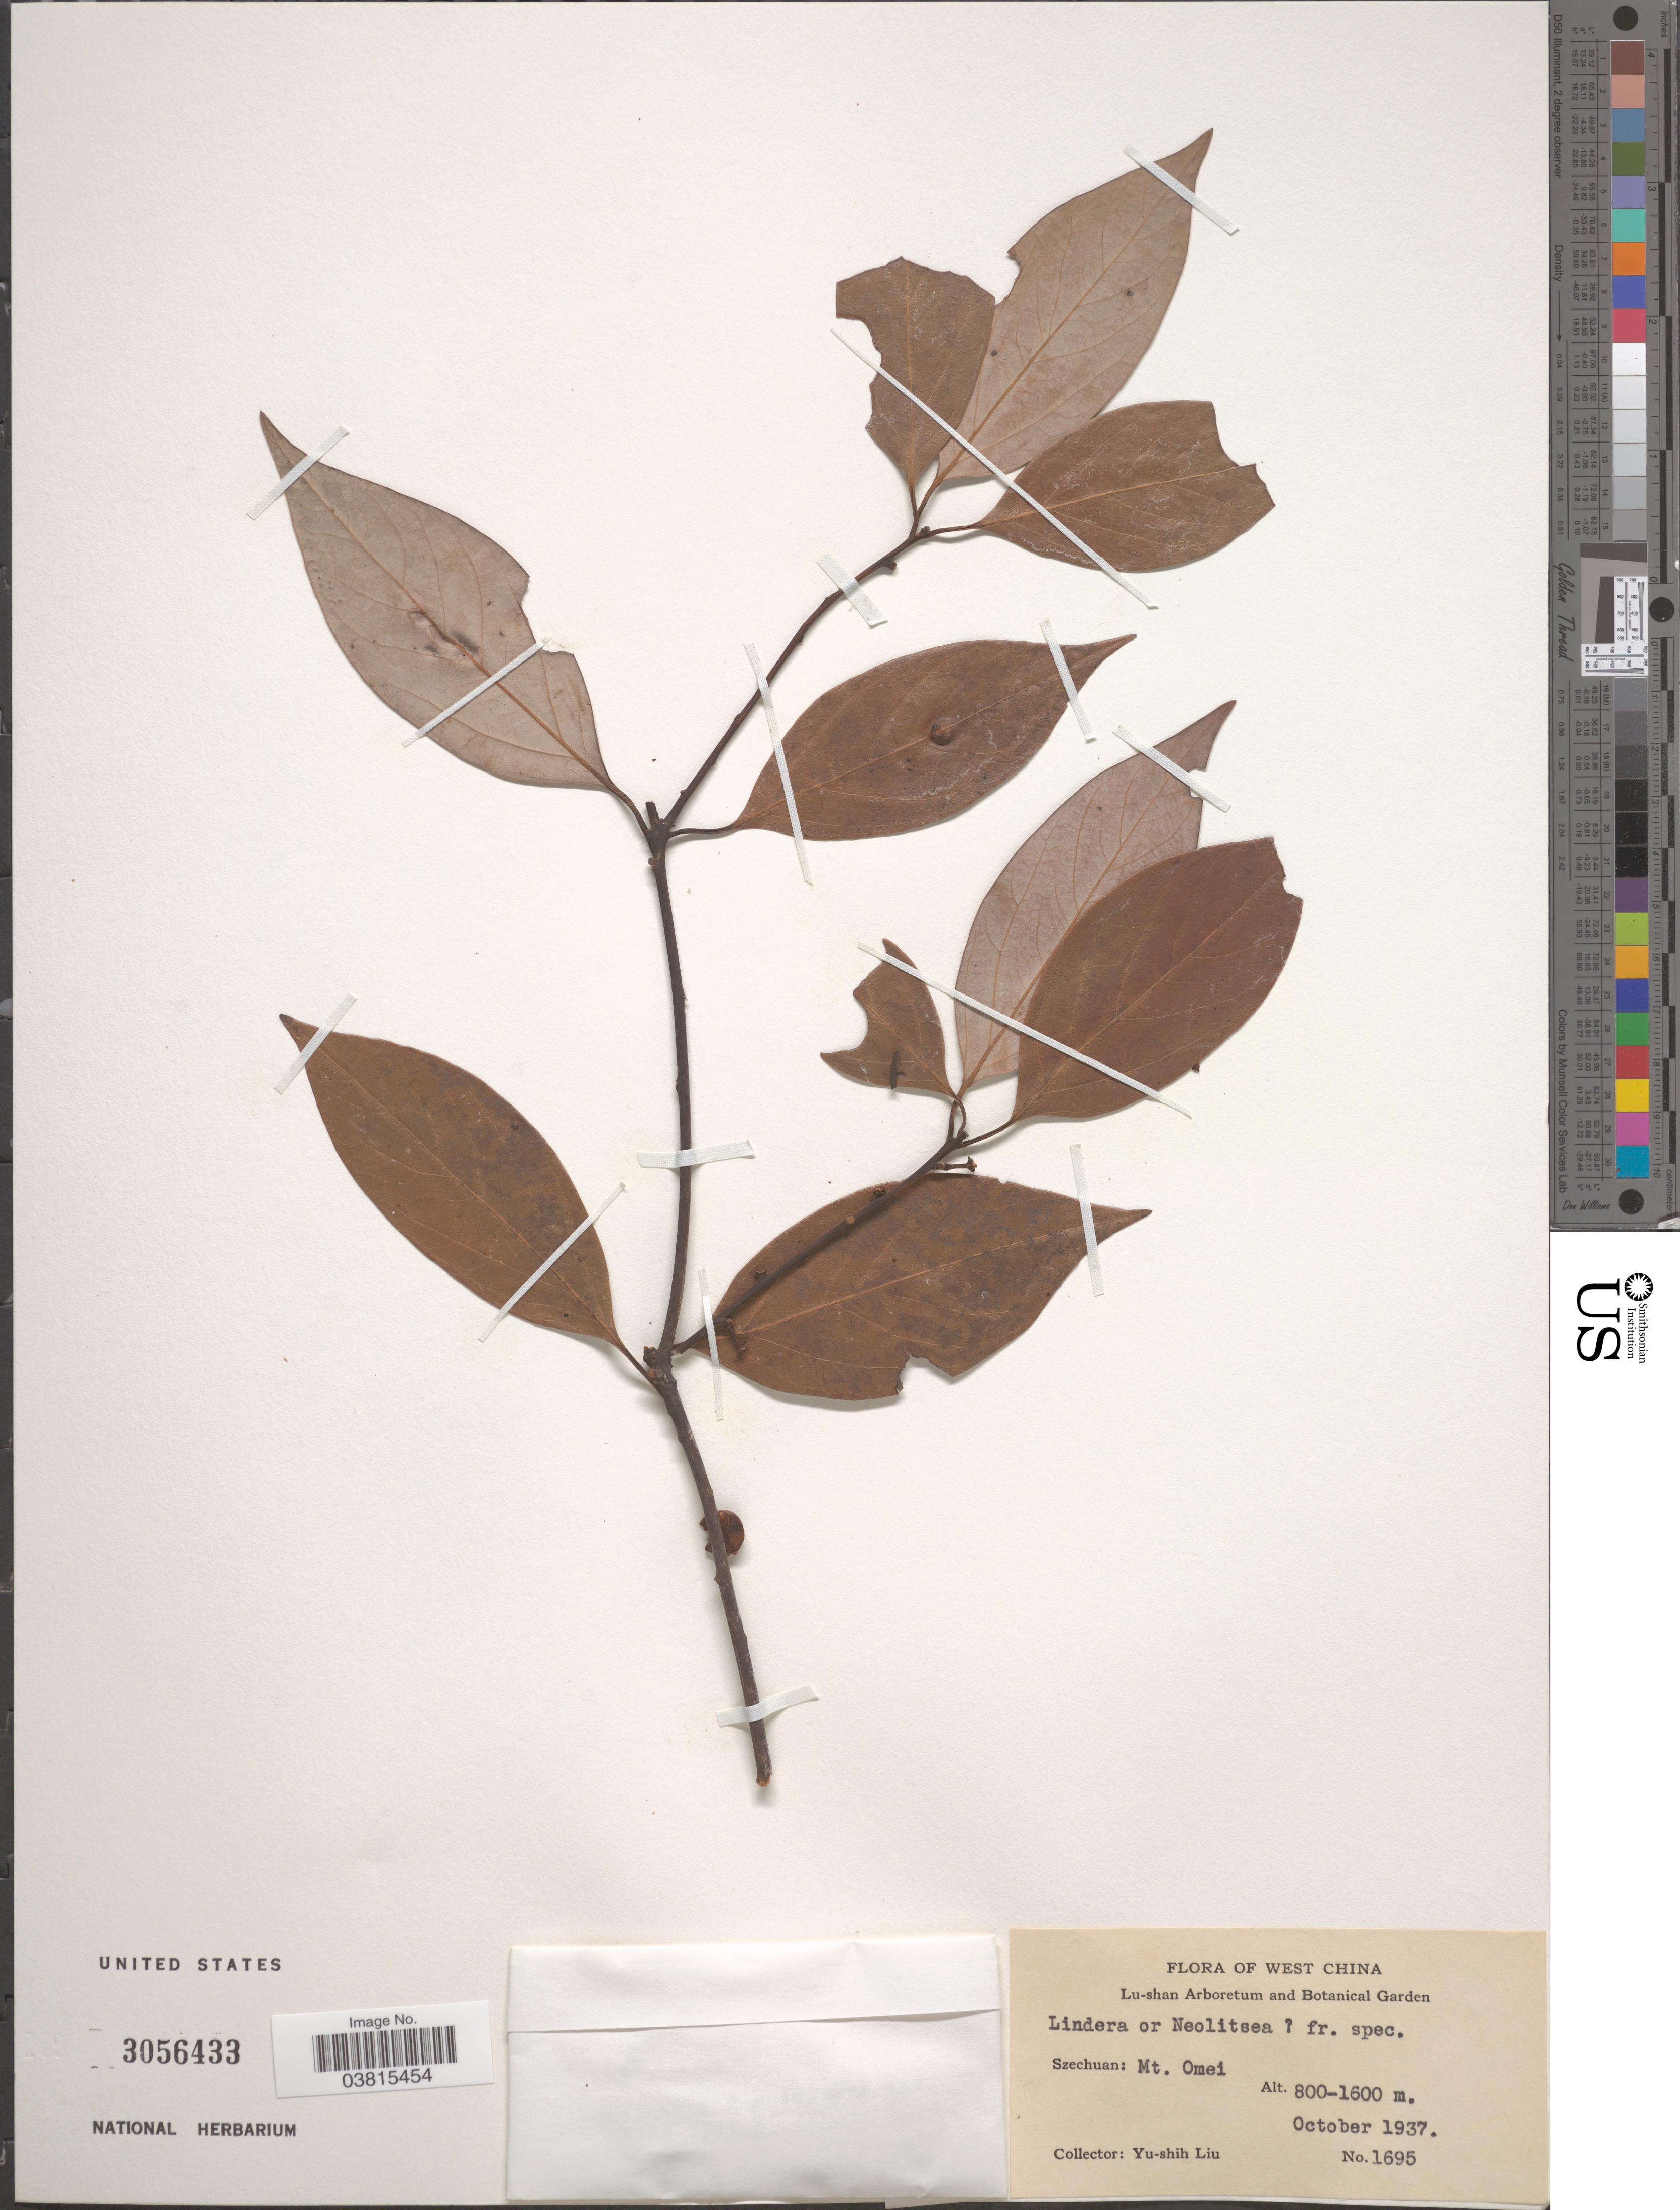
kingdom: Plantae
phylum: Tracheophyta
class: Magnoliopsida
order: Laurales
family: Lauraceae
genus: Lindera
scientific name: Lindera sp.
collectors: Y.-S. Liu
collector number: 1695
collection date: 1937-10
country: China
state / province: Sichuan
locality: West China. Szechuan: Mt. Omei.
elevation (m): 800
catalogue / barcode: US 3056433